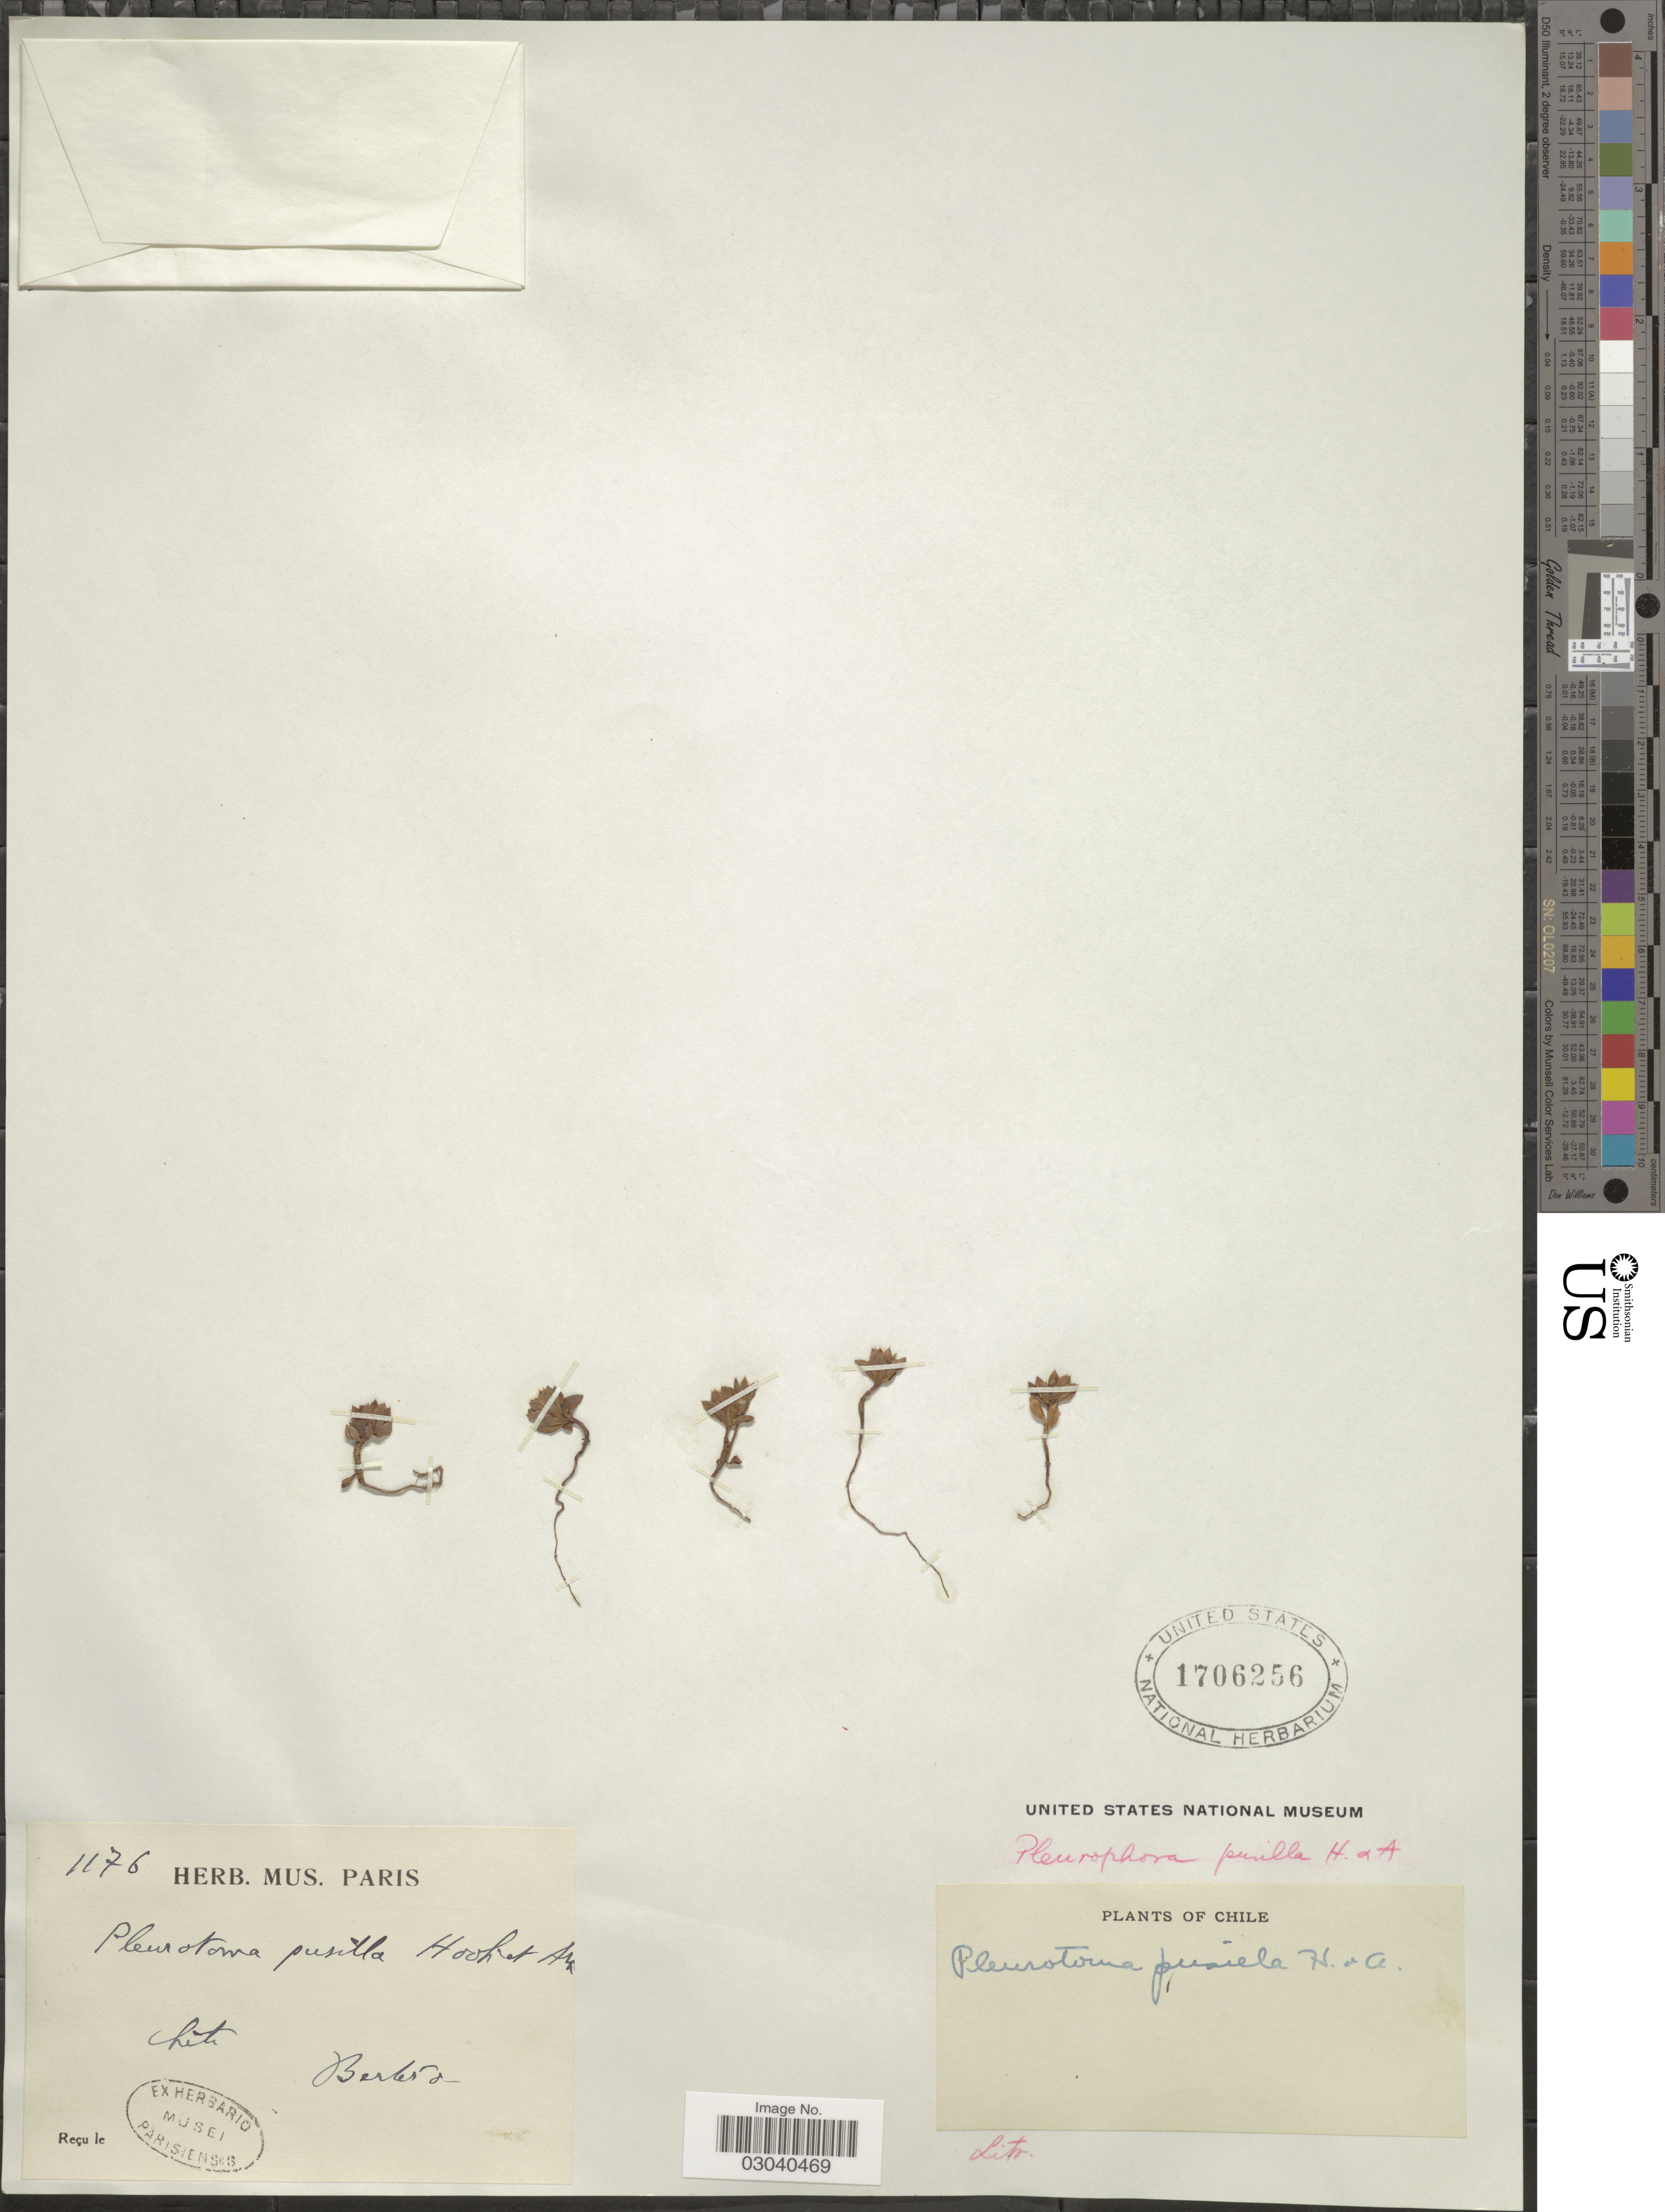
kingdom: Plantae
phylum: Tracheophyta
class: Magnoliopsida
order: Myrtales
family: Lythraceae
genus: Pleurophora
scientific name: Pleurophora pusilla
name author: Hook. & Arn.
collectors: Bertero, --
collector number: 1176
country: Chile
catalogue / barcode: US 1706256